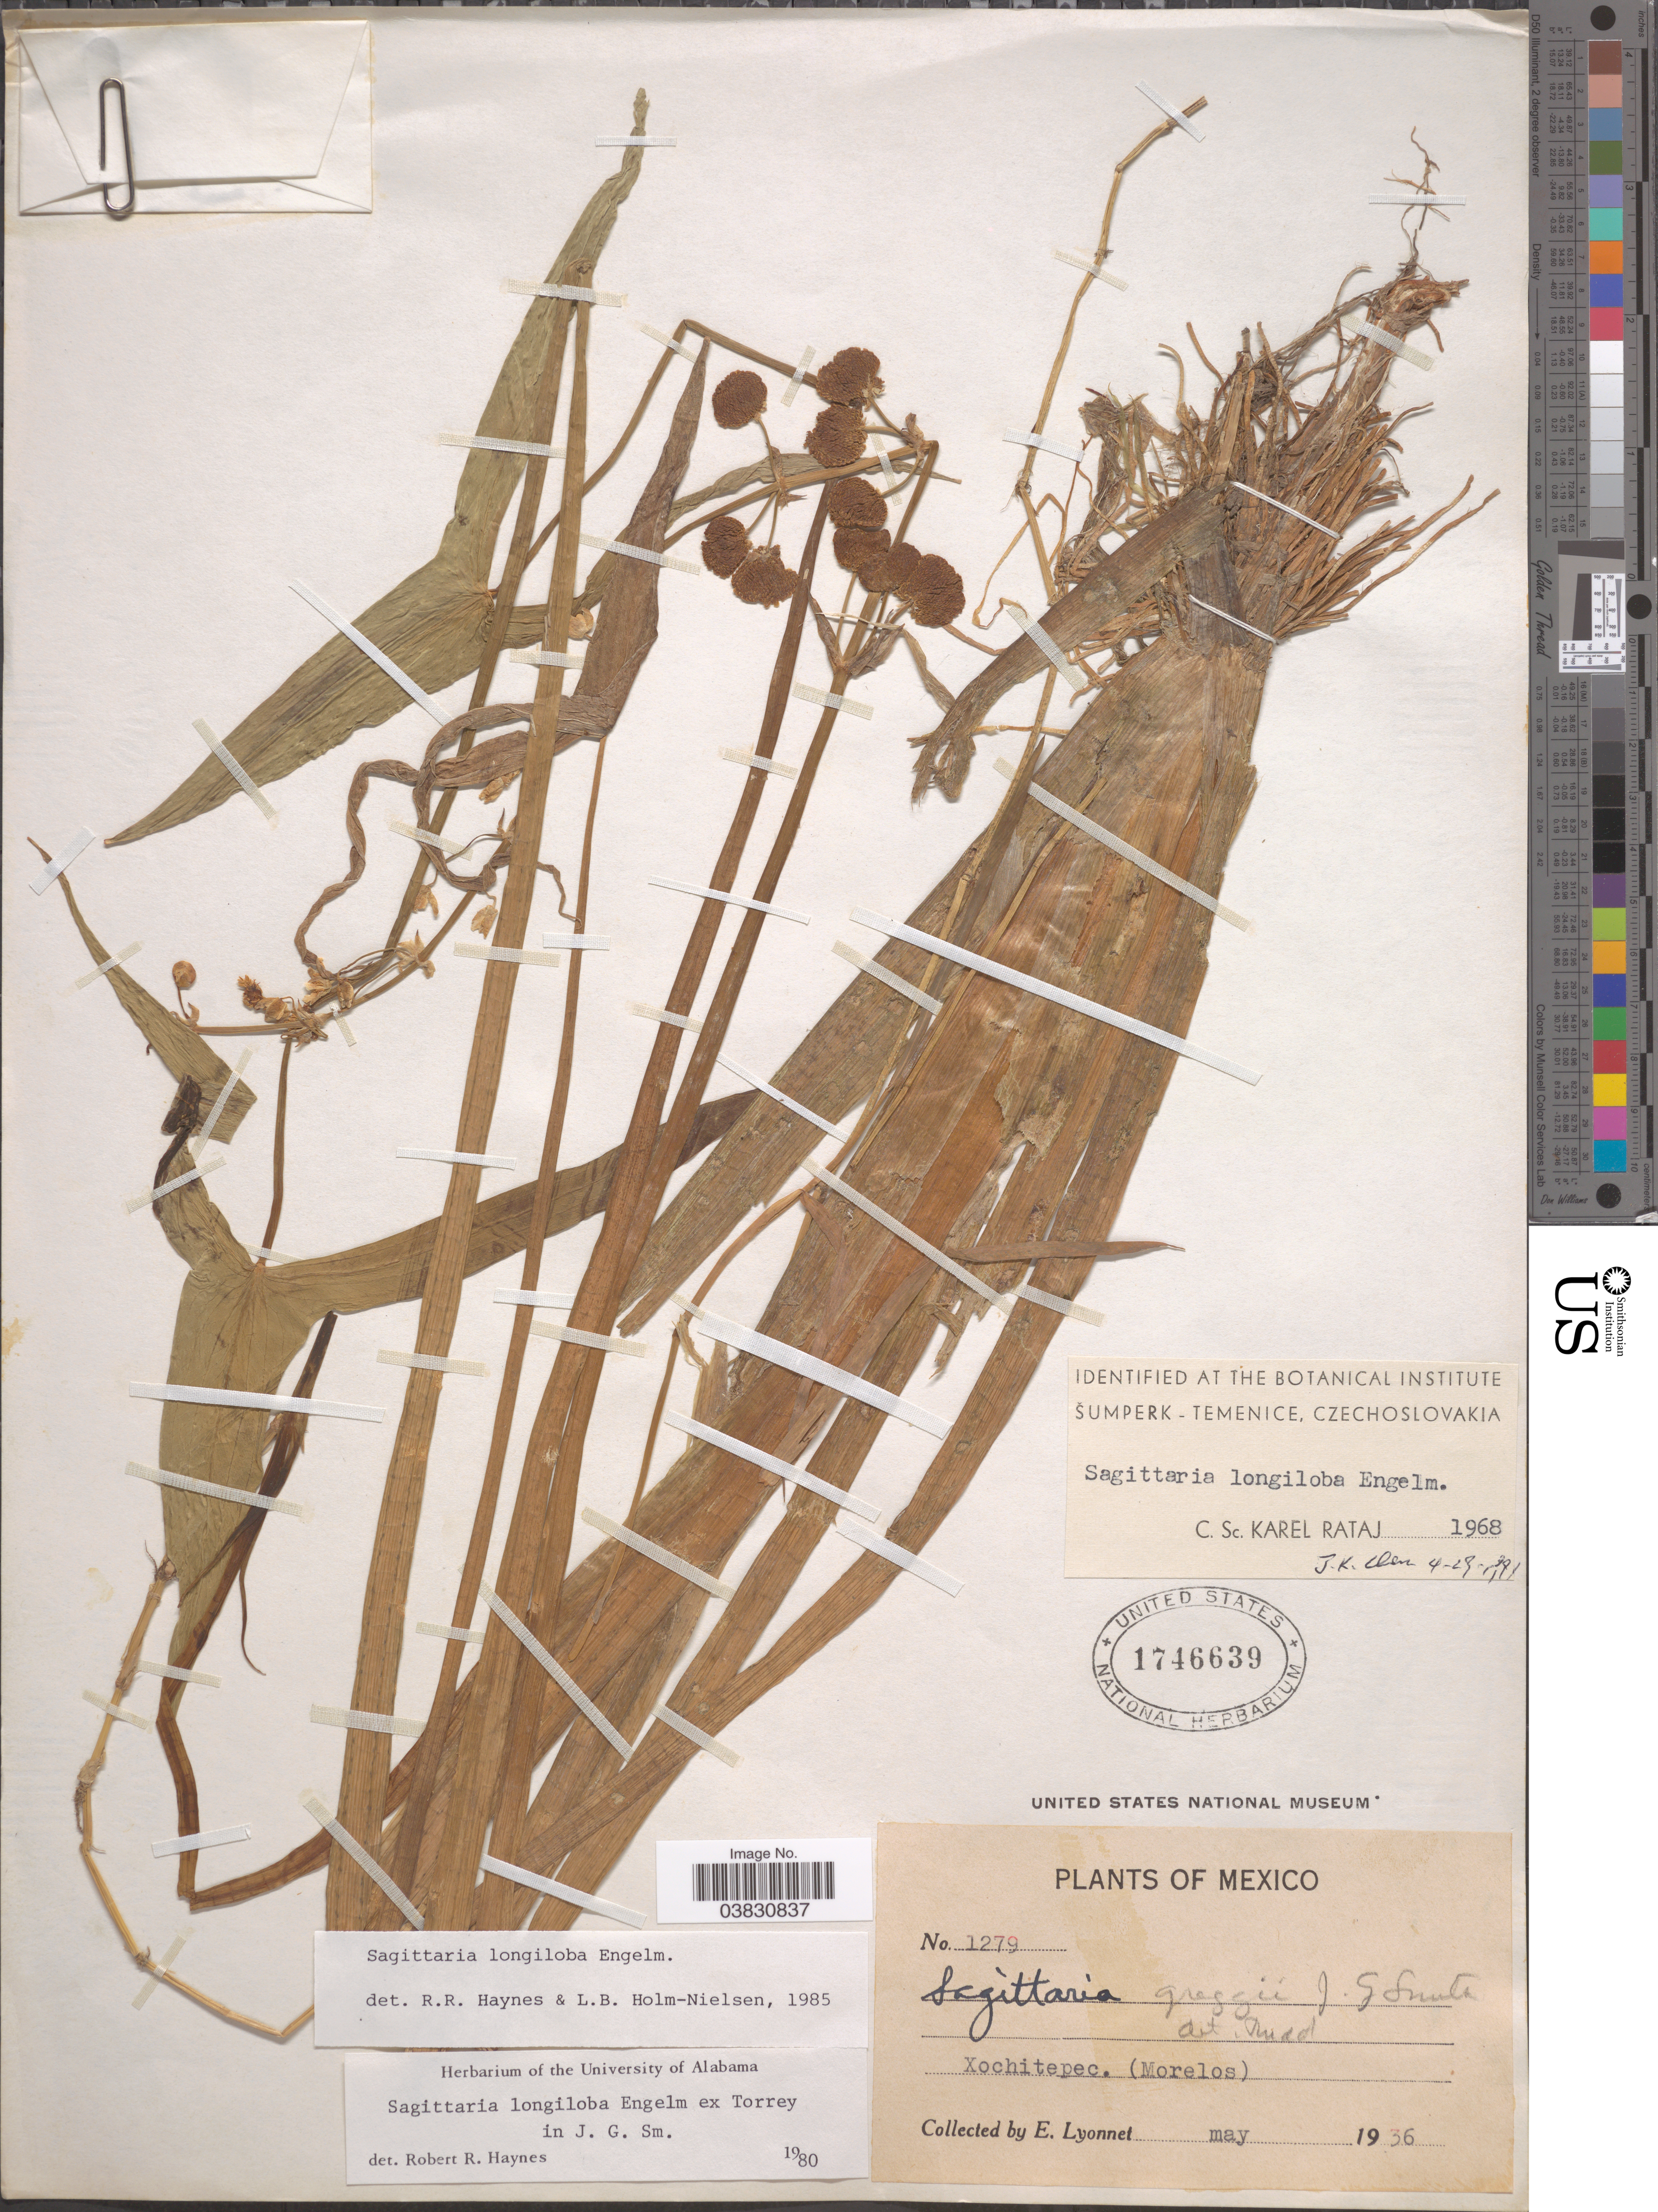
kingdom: Plantae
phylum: Tracheophyta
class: Liliopsida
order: Alismatales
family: Alismataceae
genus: Sagittaria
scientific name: Sagittaria longiloba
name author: Engelm. ex J.G. Sm.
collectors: E. Lyonnet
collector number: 1279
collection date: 1936-05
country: Mexico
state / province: Morelos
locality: Xochitepec.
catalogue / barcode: US 1746639